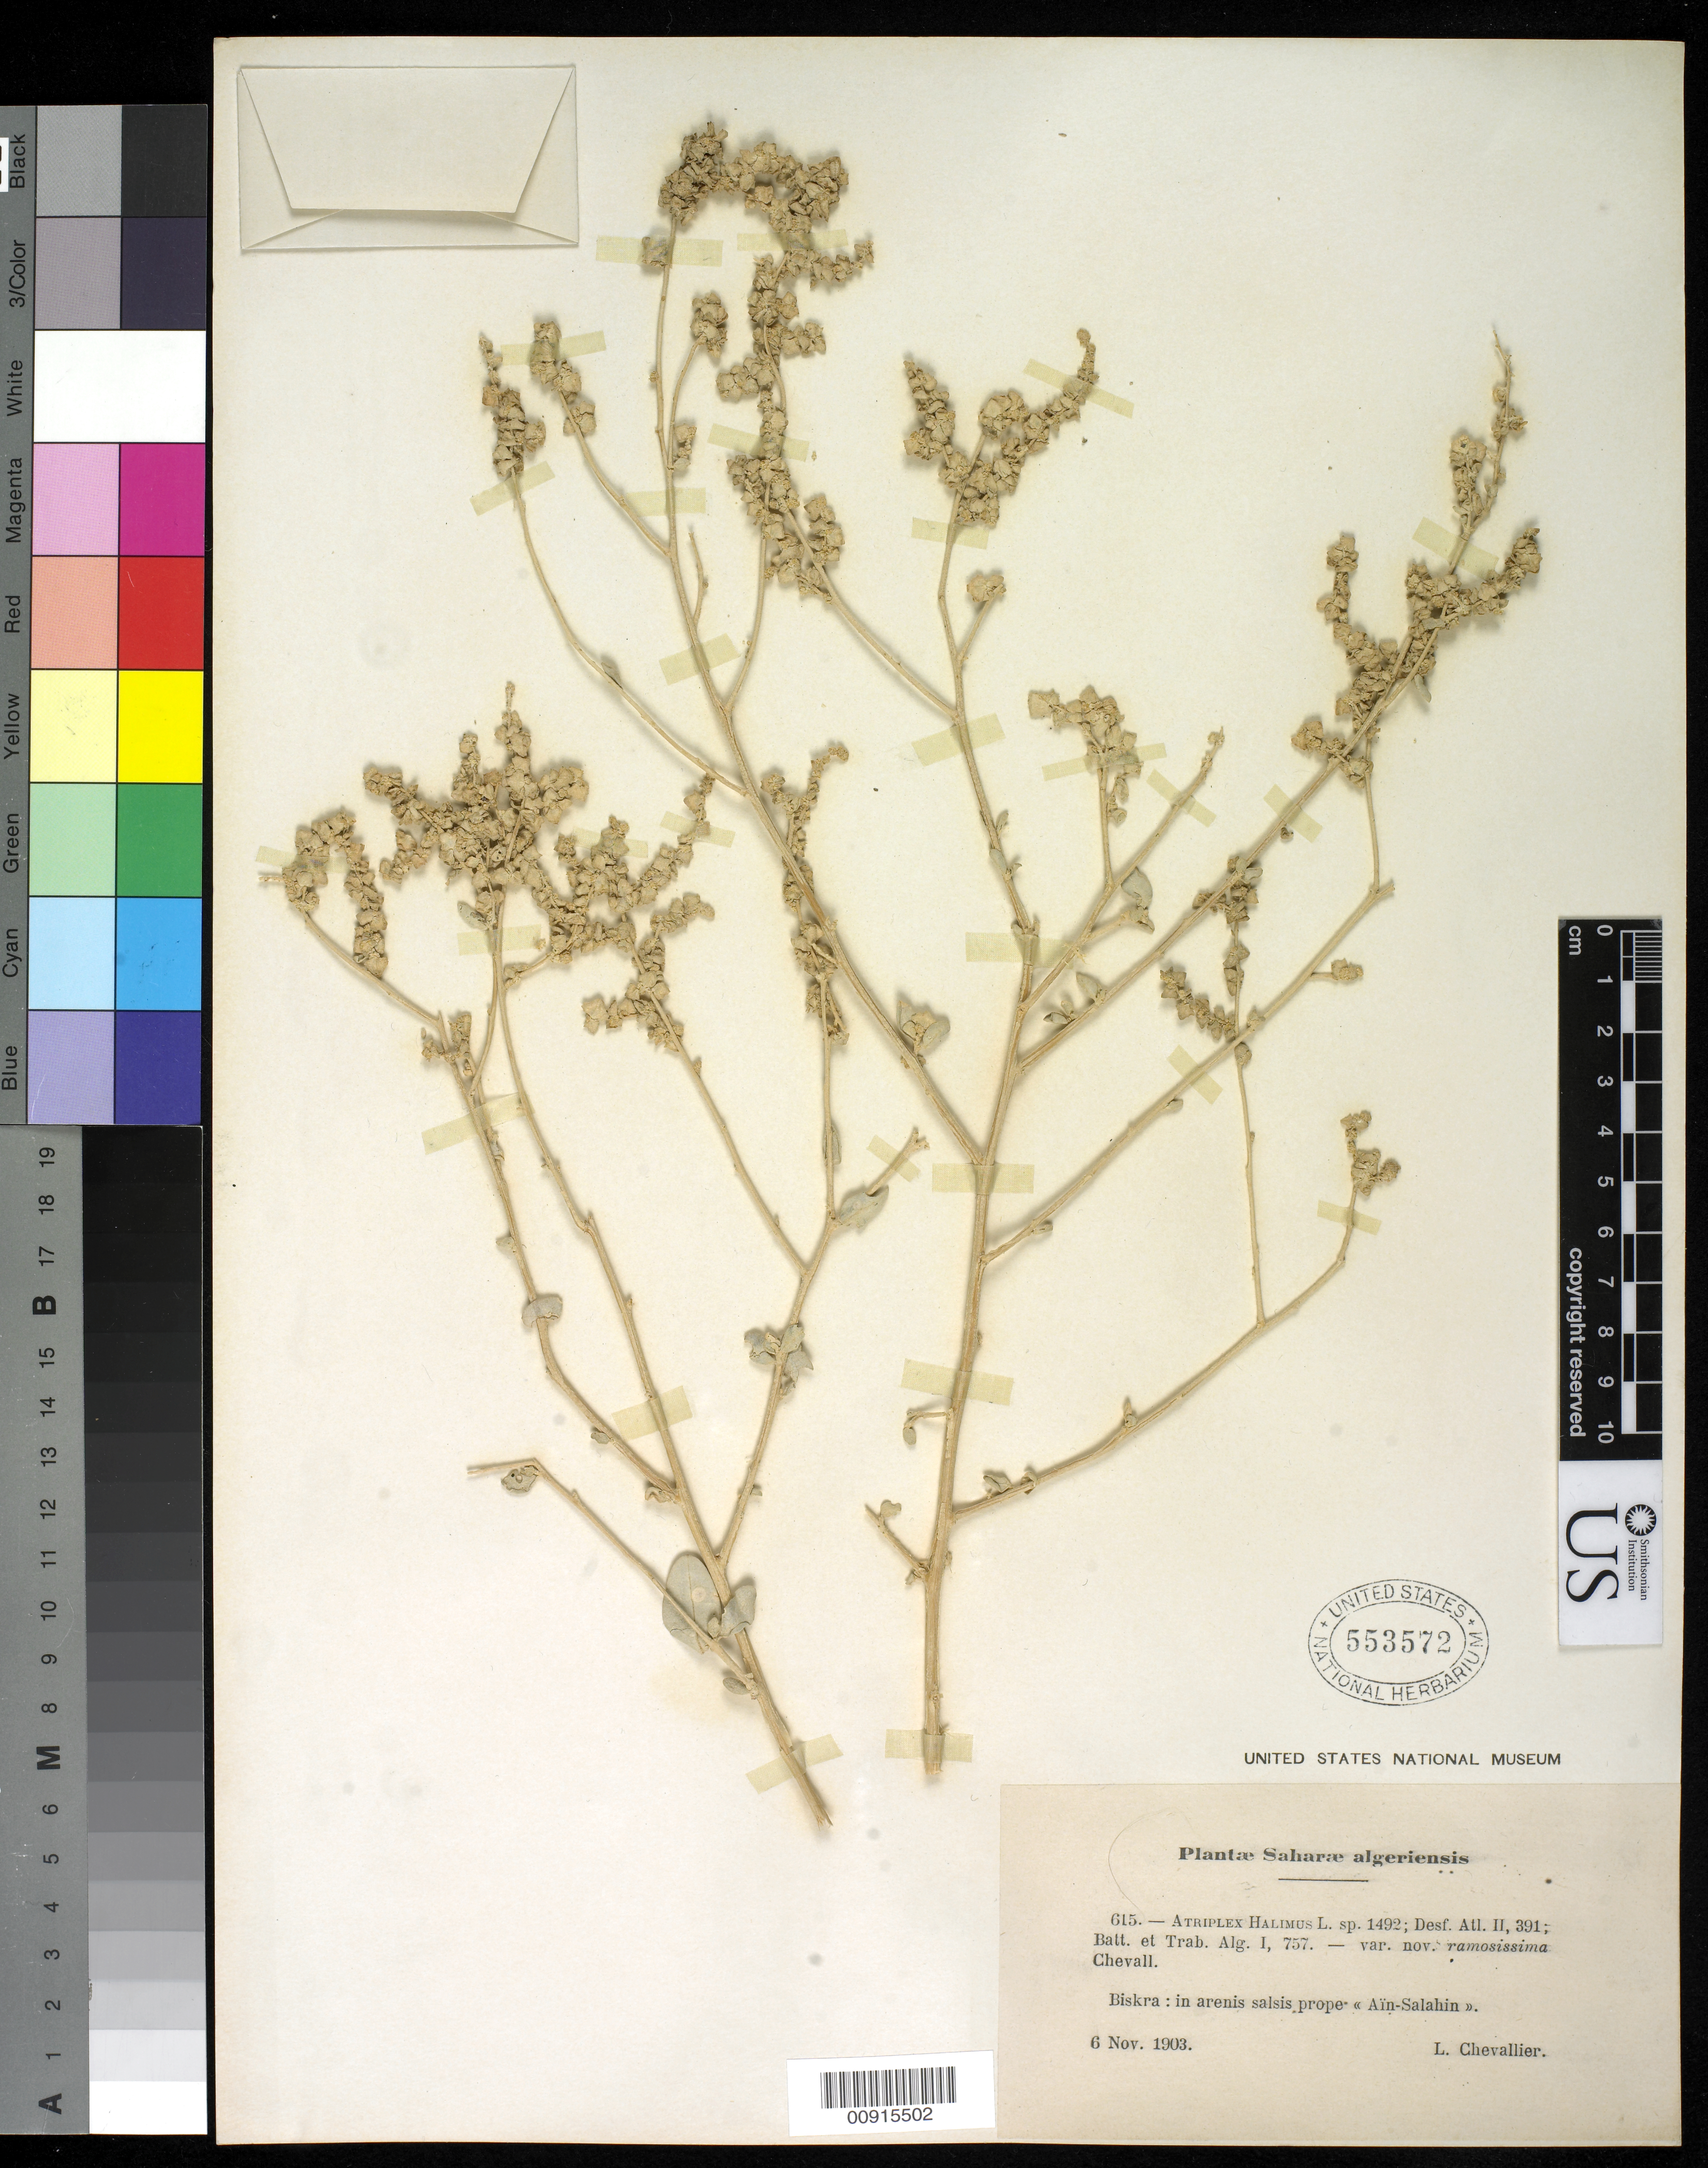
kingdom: Plantae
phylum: Tracheophyta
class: Magnoliopsida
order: Caryophyllales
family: Amaranthaceae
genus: Atriplex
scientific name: Atriplex halimus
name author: L.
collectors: L. Chevallier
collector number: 615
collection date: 1903-11-06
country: Algeria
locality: Algerian Sahara; Biskra: in arenis salsis near Ain-Salahin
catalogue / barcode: US 553572